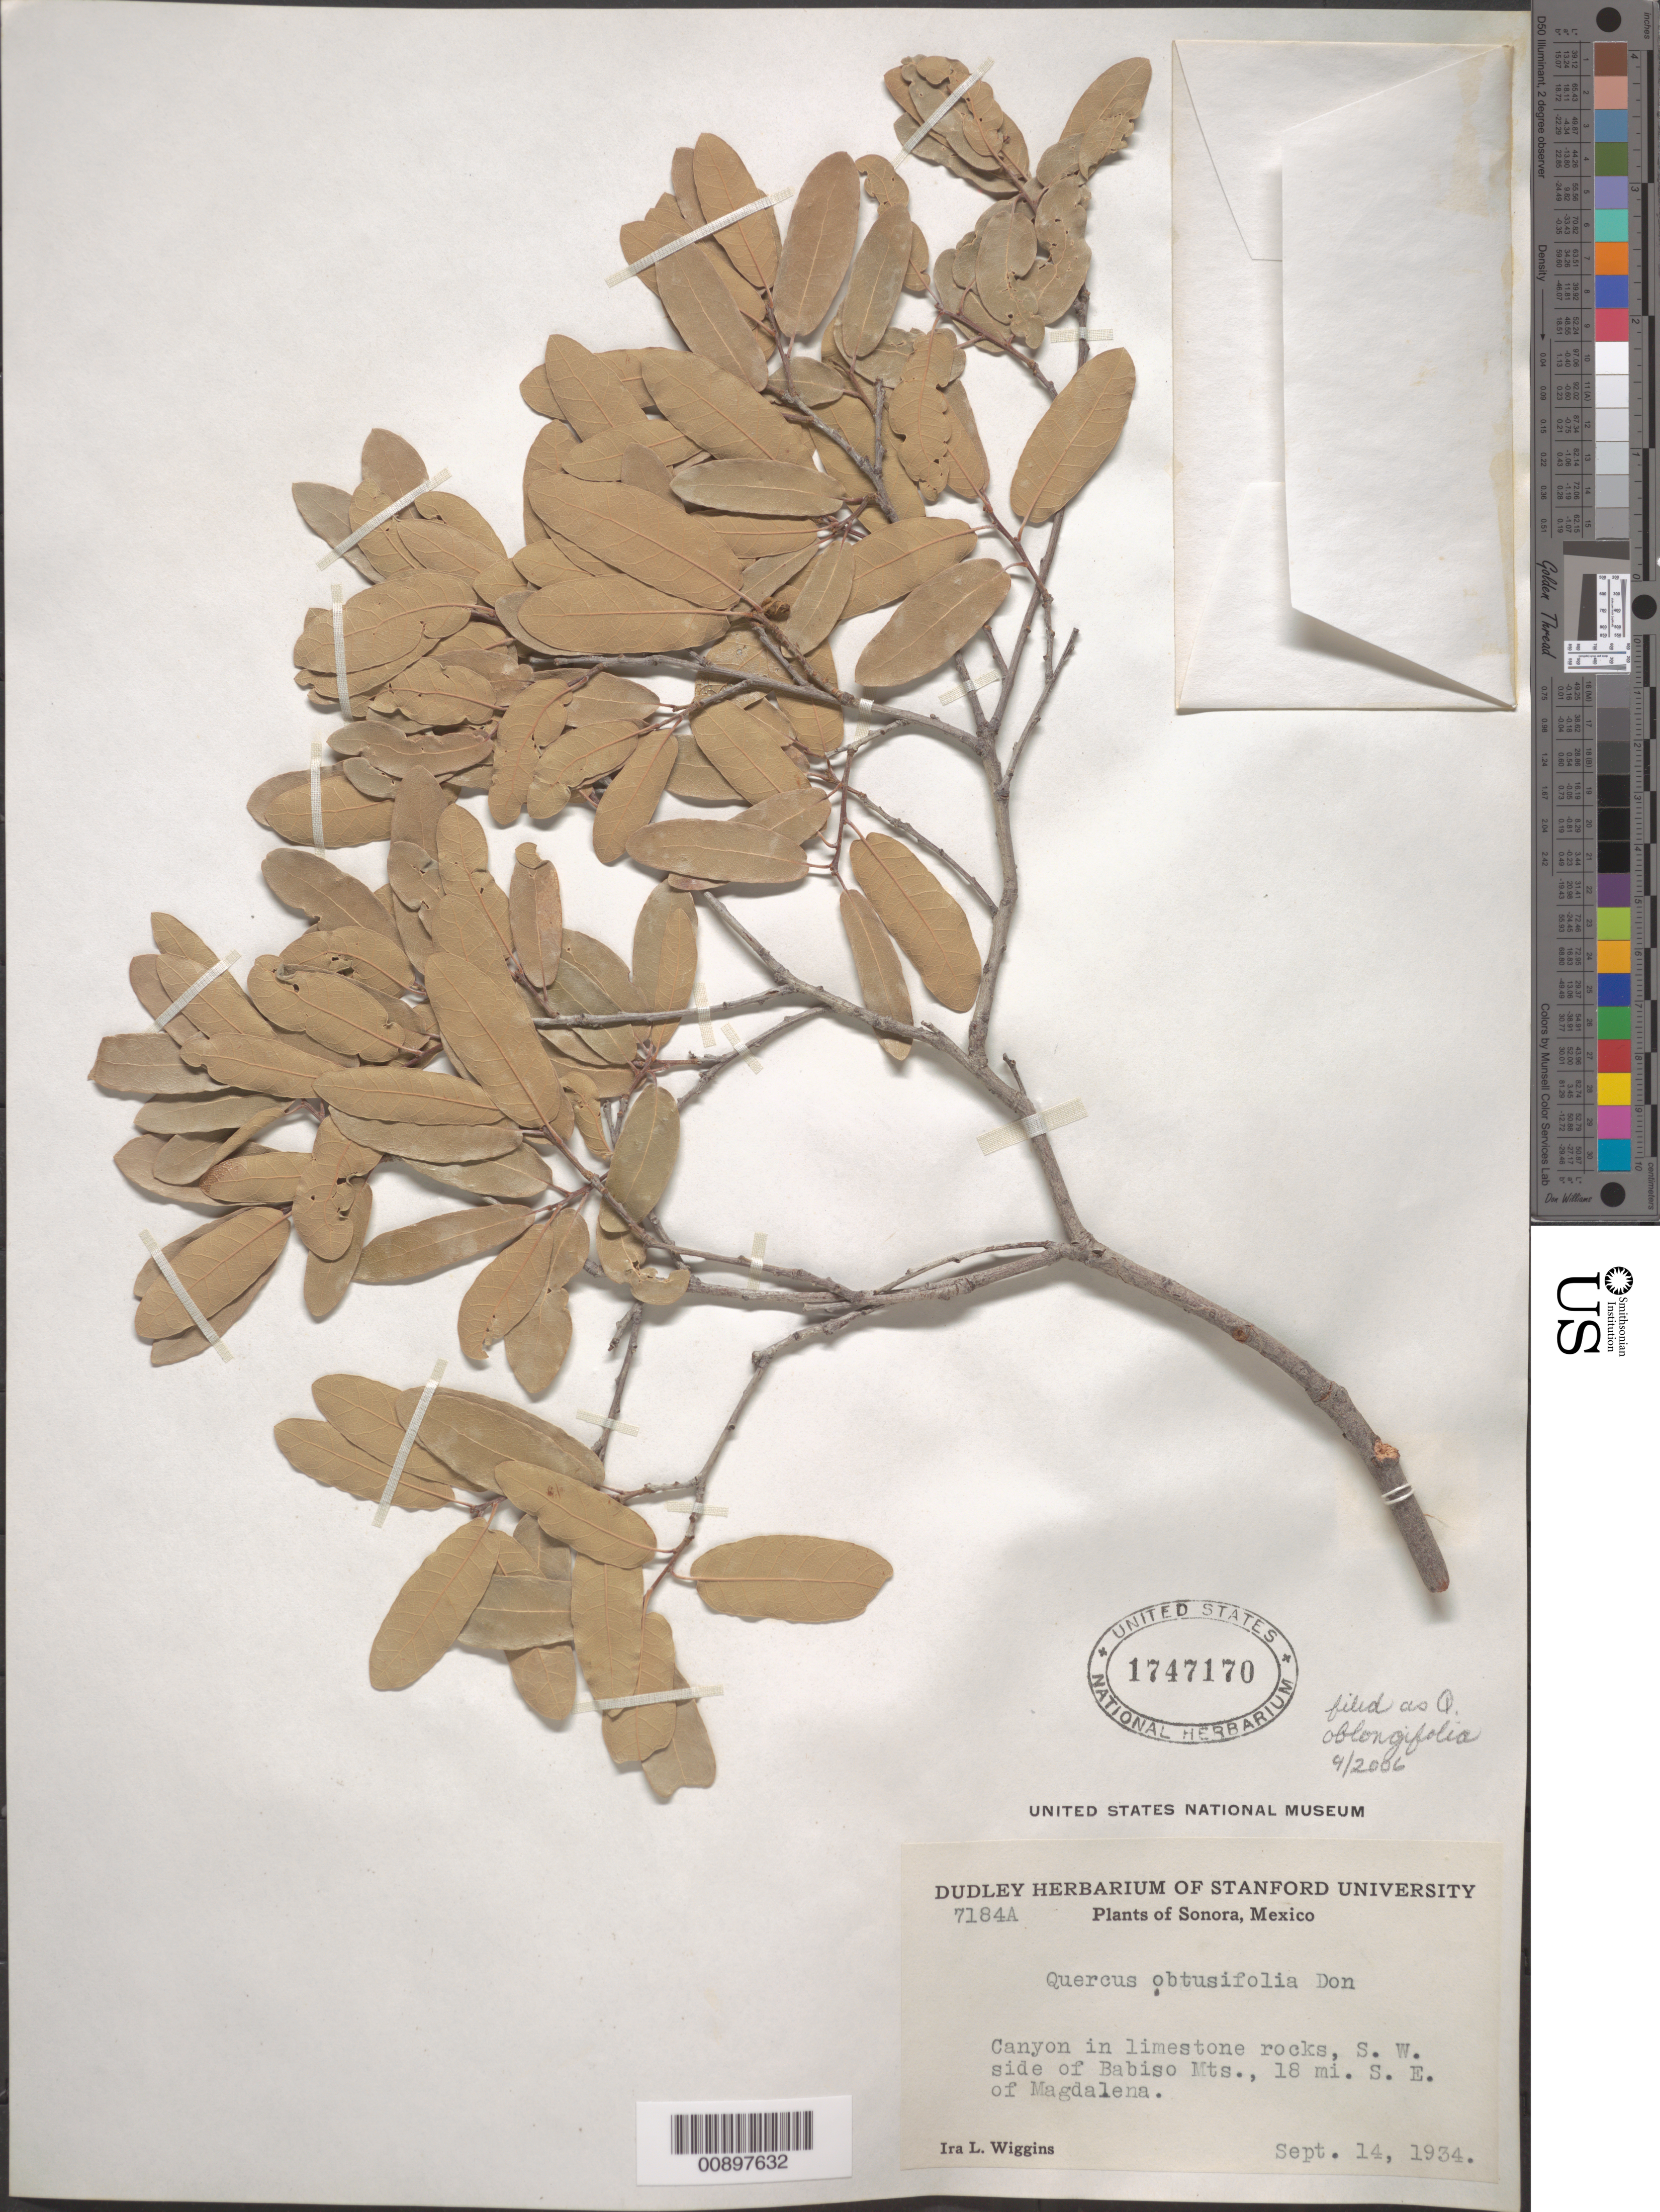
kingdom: Plantae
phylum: Tracheophyta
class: Magnoliopsida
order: Fagales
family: Fagaceae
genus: Quercus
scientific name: Quercus oblongifolia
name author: Torr.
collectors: I. L. Wiggins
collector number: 7184 A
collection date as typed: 14 Sep 1934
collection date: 1934-09-14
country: Mexico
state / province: Sonora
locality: SW side of Babiso Mts., 18 mi. SE of Magdalena, Sonora.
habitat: Canyon in limestone rocks.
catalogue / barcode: US 1747170